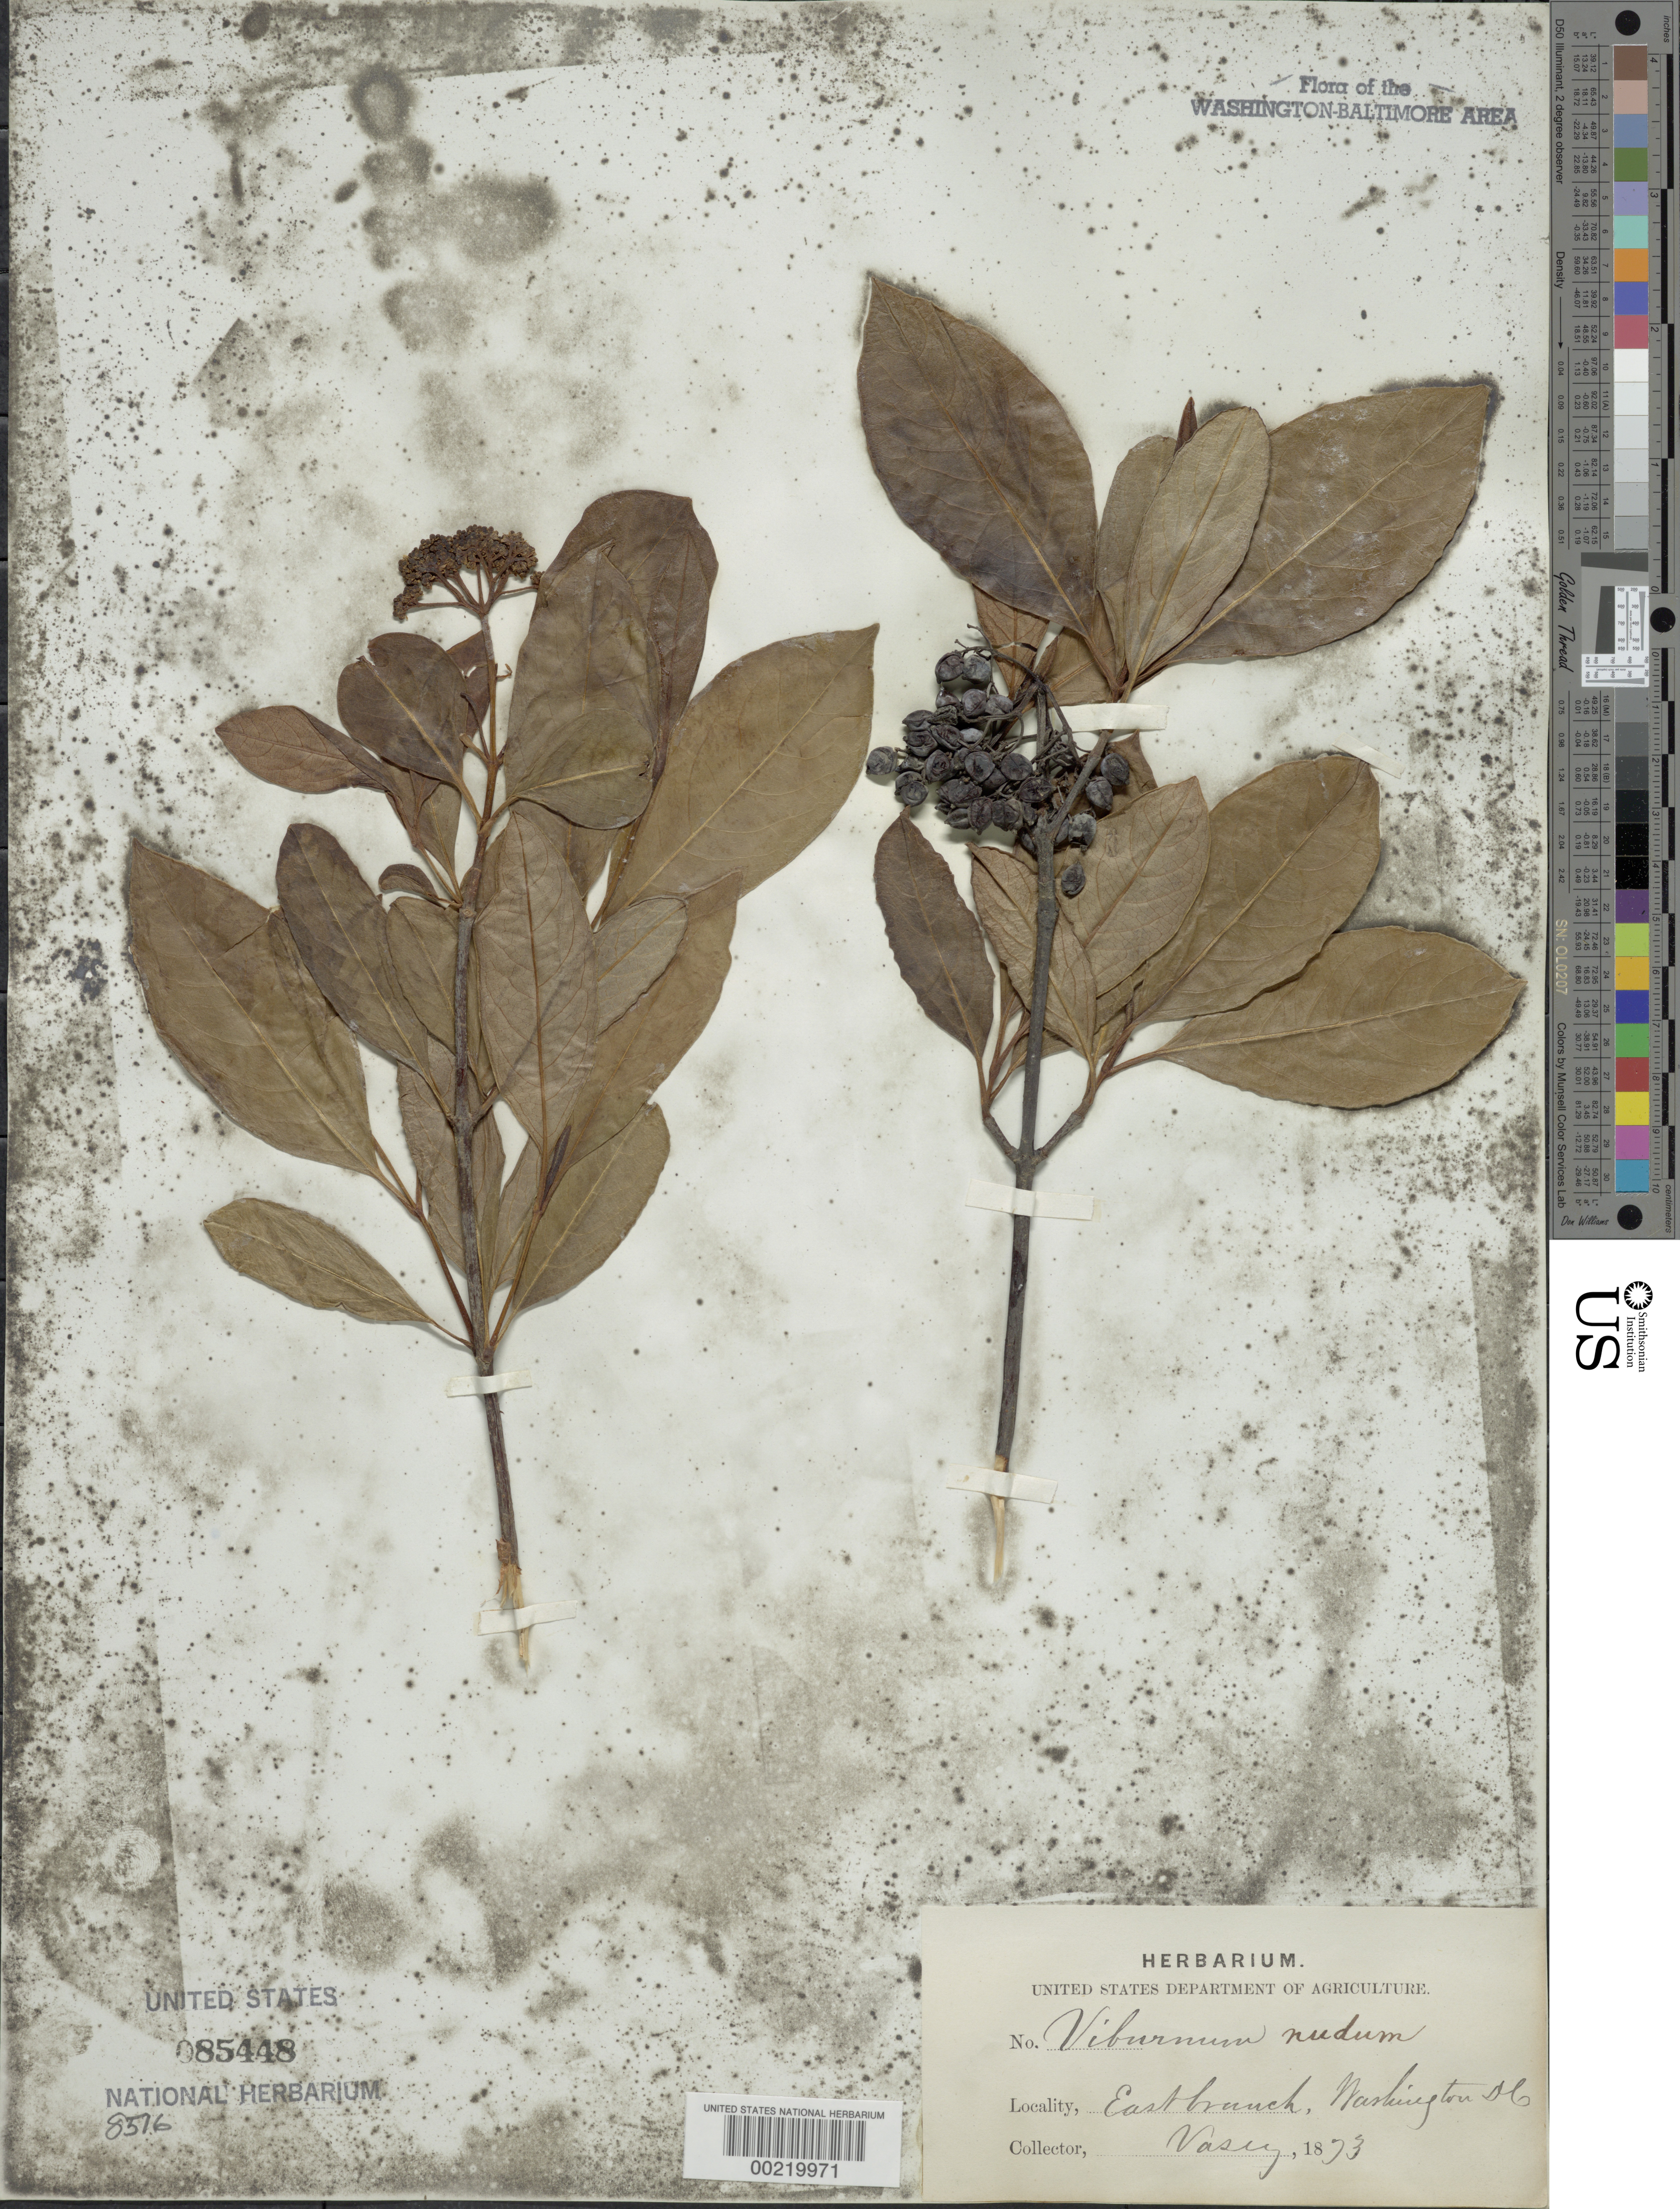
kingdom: Plantae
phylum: Tracheophyta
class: Magnoliopsida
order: Dipsacales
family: Viburnaceae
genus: Viburnum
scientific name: Viburnum nudum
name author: L.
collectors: G. Vasey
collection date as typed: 1873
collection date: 1873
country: United States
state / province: District of Columbia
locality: East Branch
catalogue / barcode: US 85448